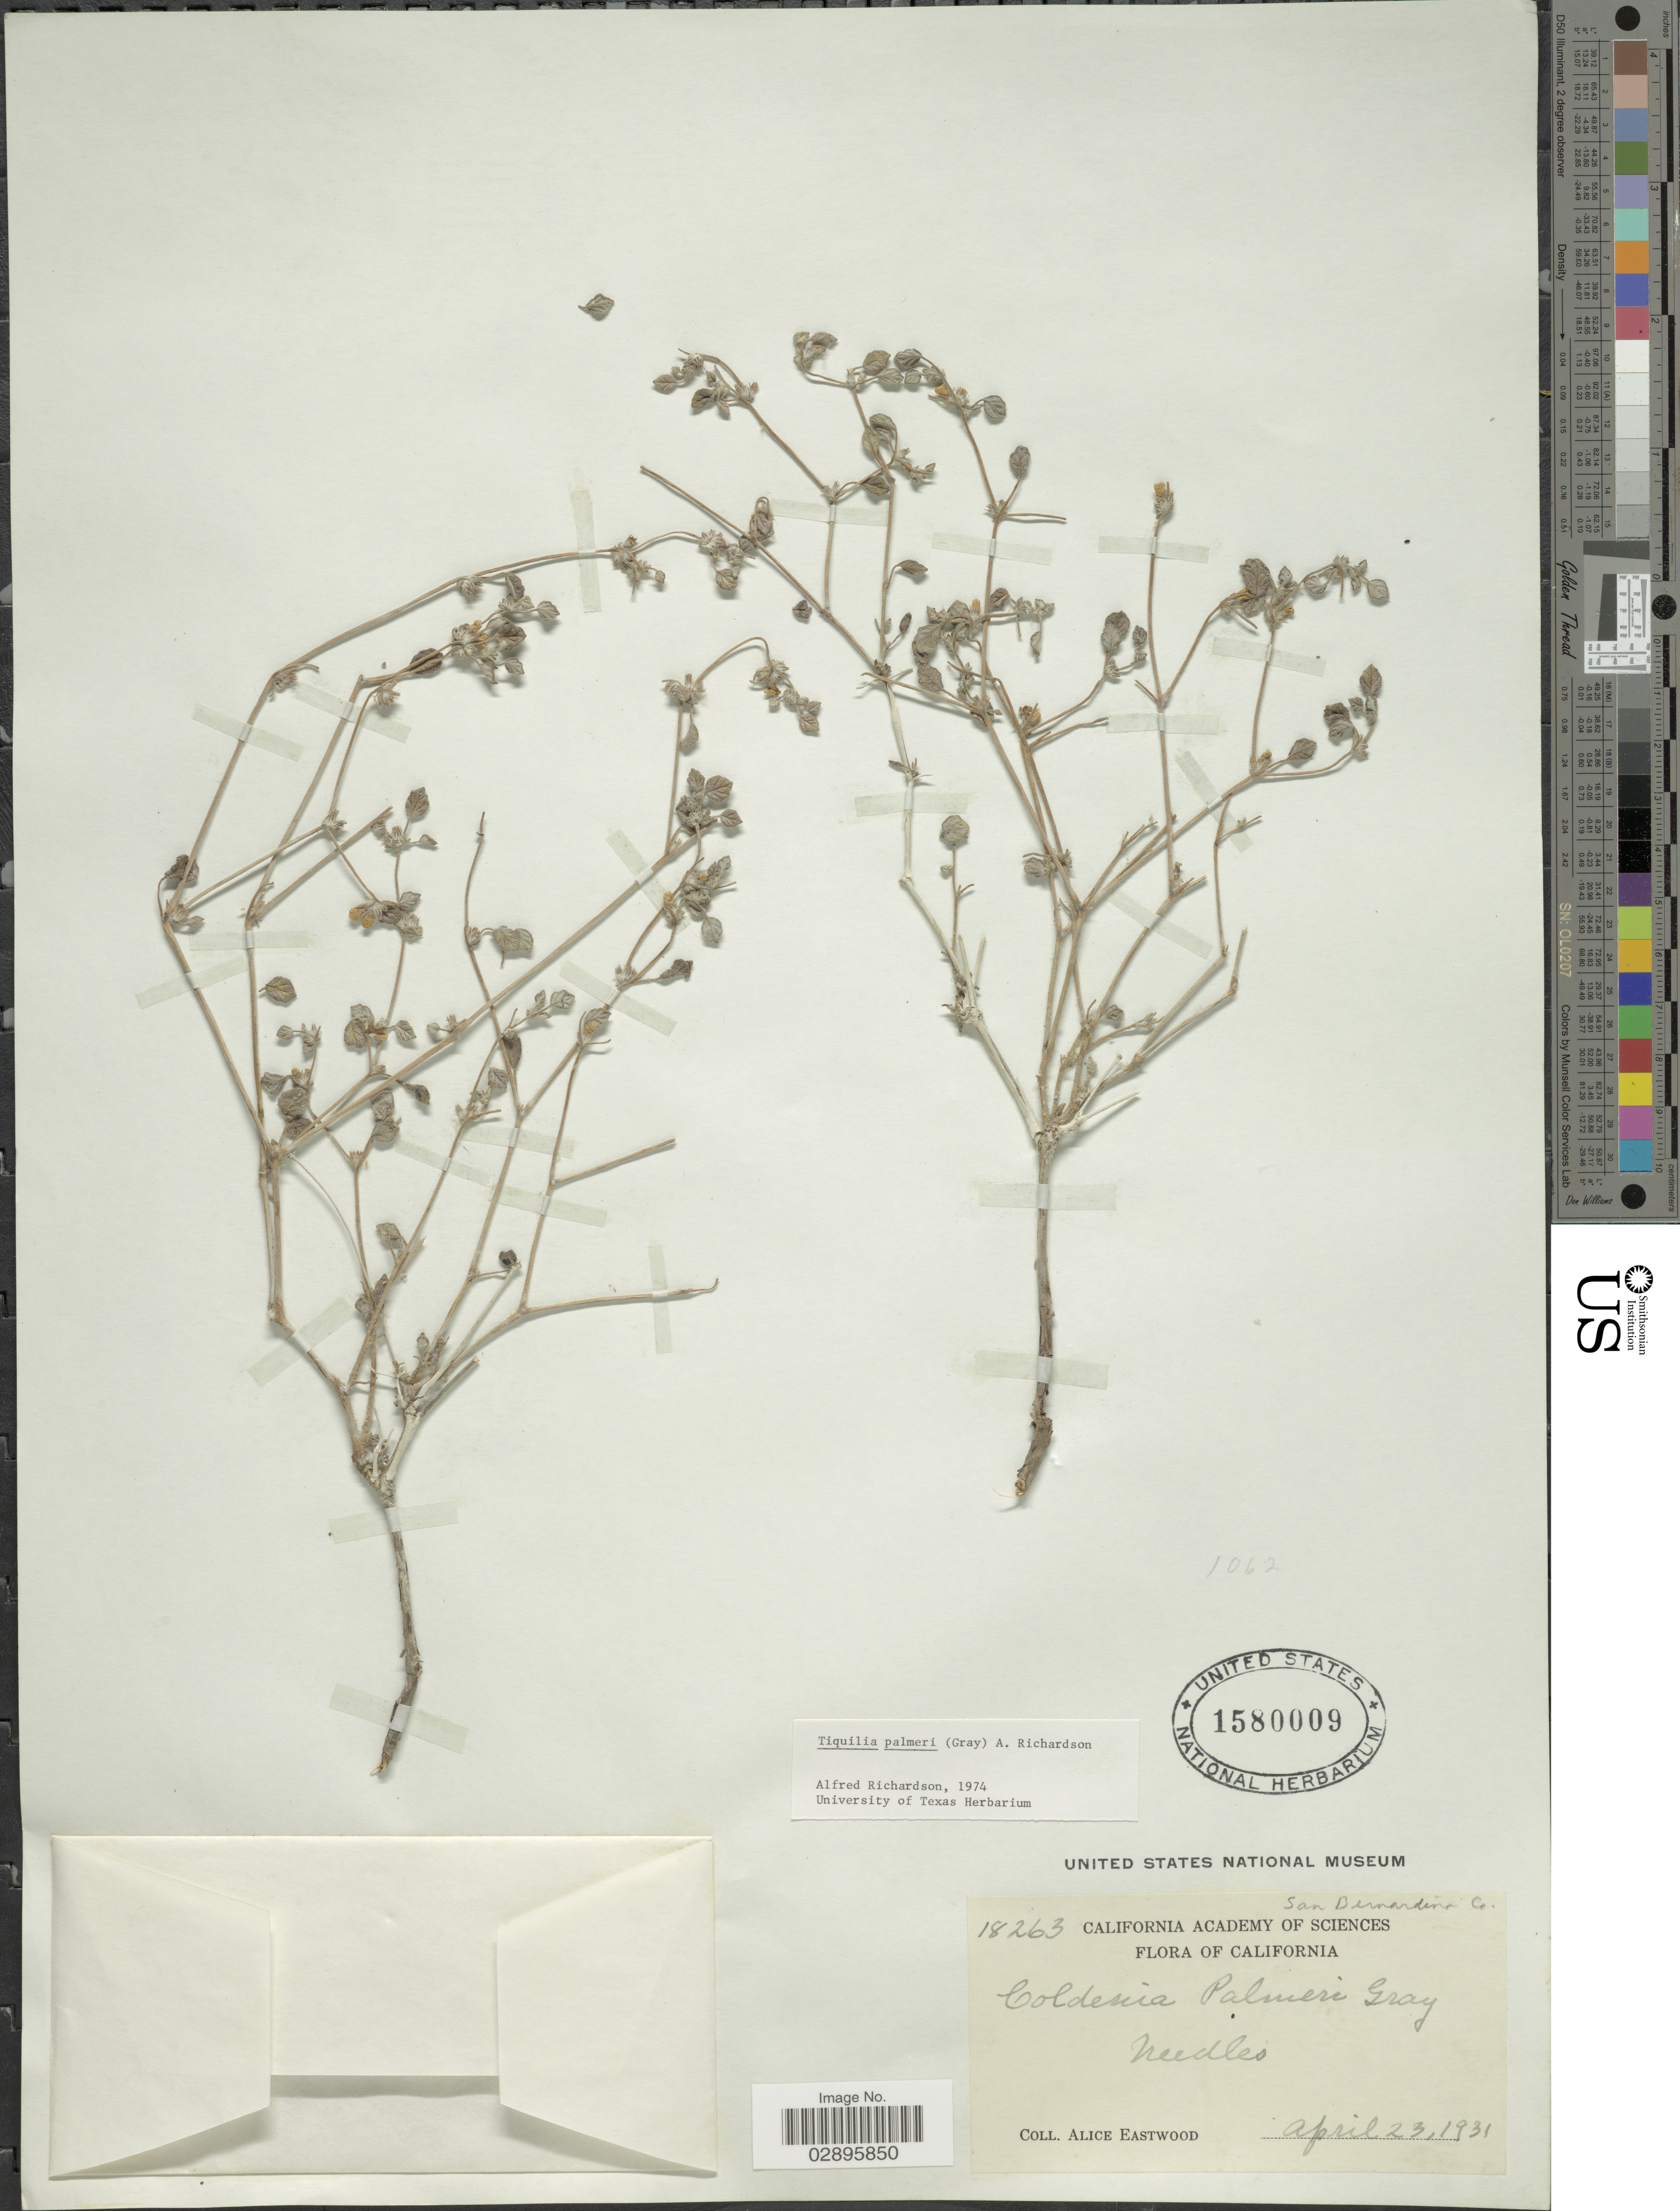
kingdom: Plantae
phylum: Tracheophyta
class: Magnoliopsida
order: Boraginales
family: Ehretiaceae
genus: Tiquilia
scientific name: Tiquilia palmeri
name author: (A. Gray) A.T. Richardson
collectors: A. Eastwood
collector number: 18263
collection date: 1931-04-23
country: United States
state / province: California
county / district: San Bernardino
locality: San Bernardino Co., Needles.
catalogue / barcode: US 1580009